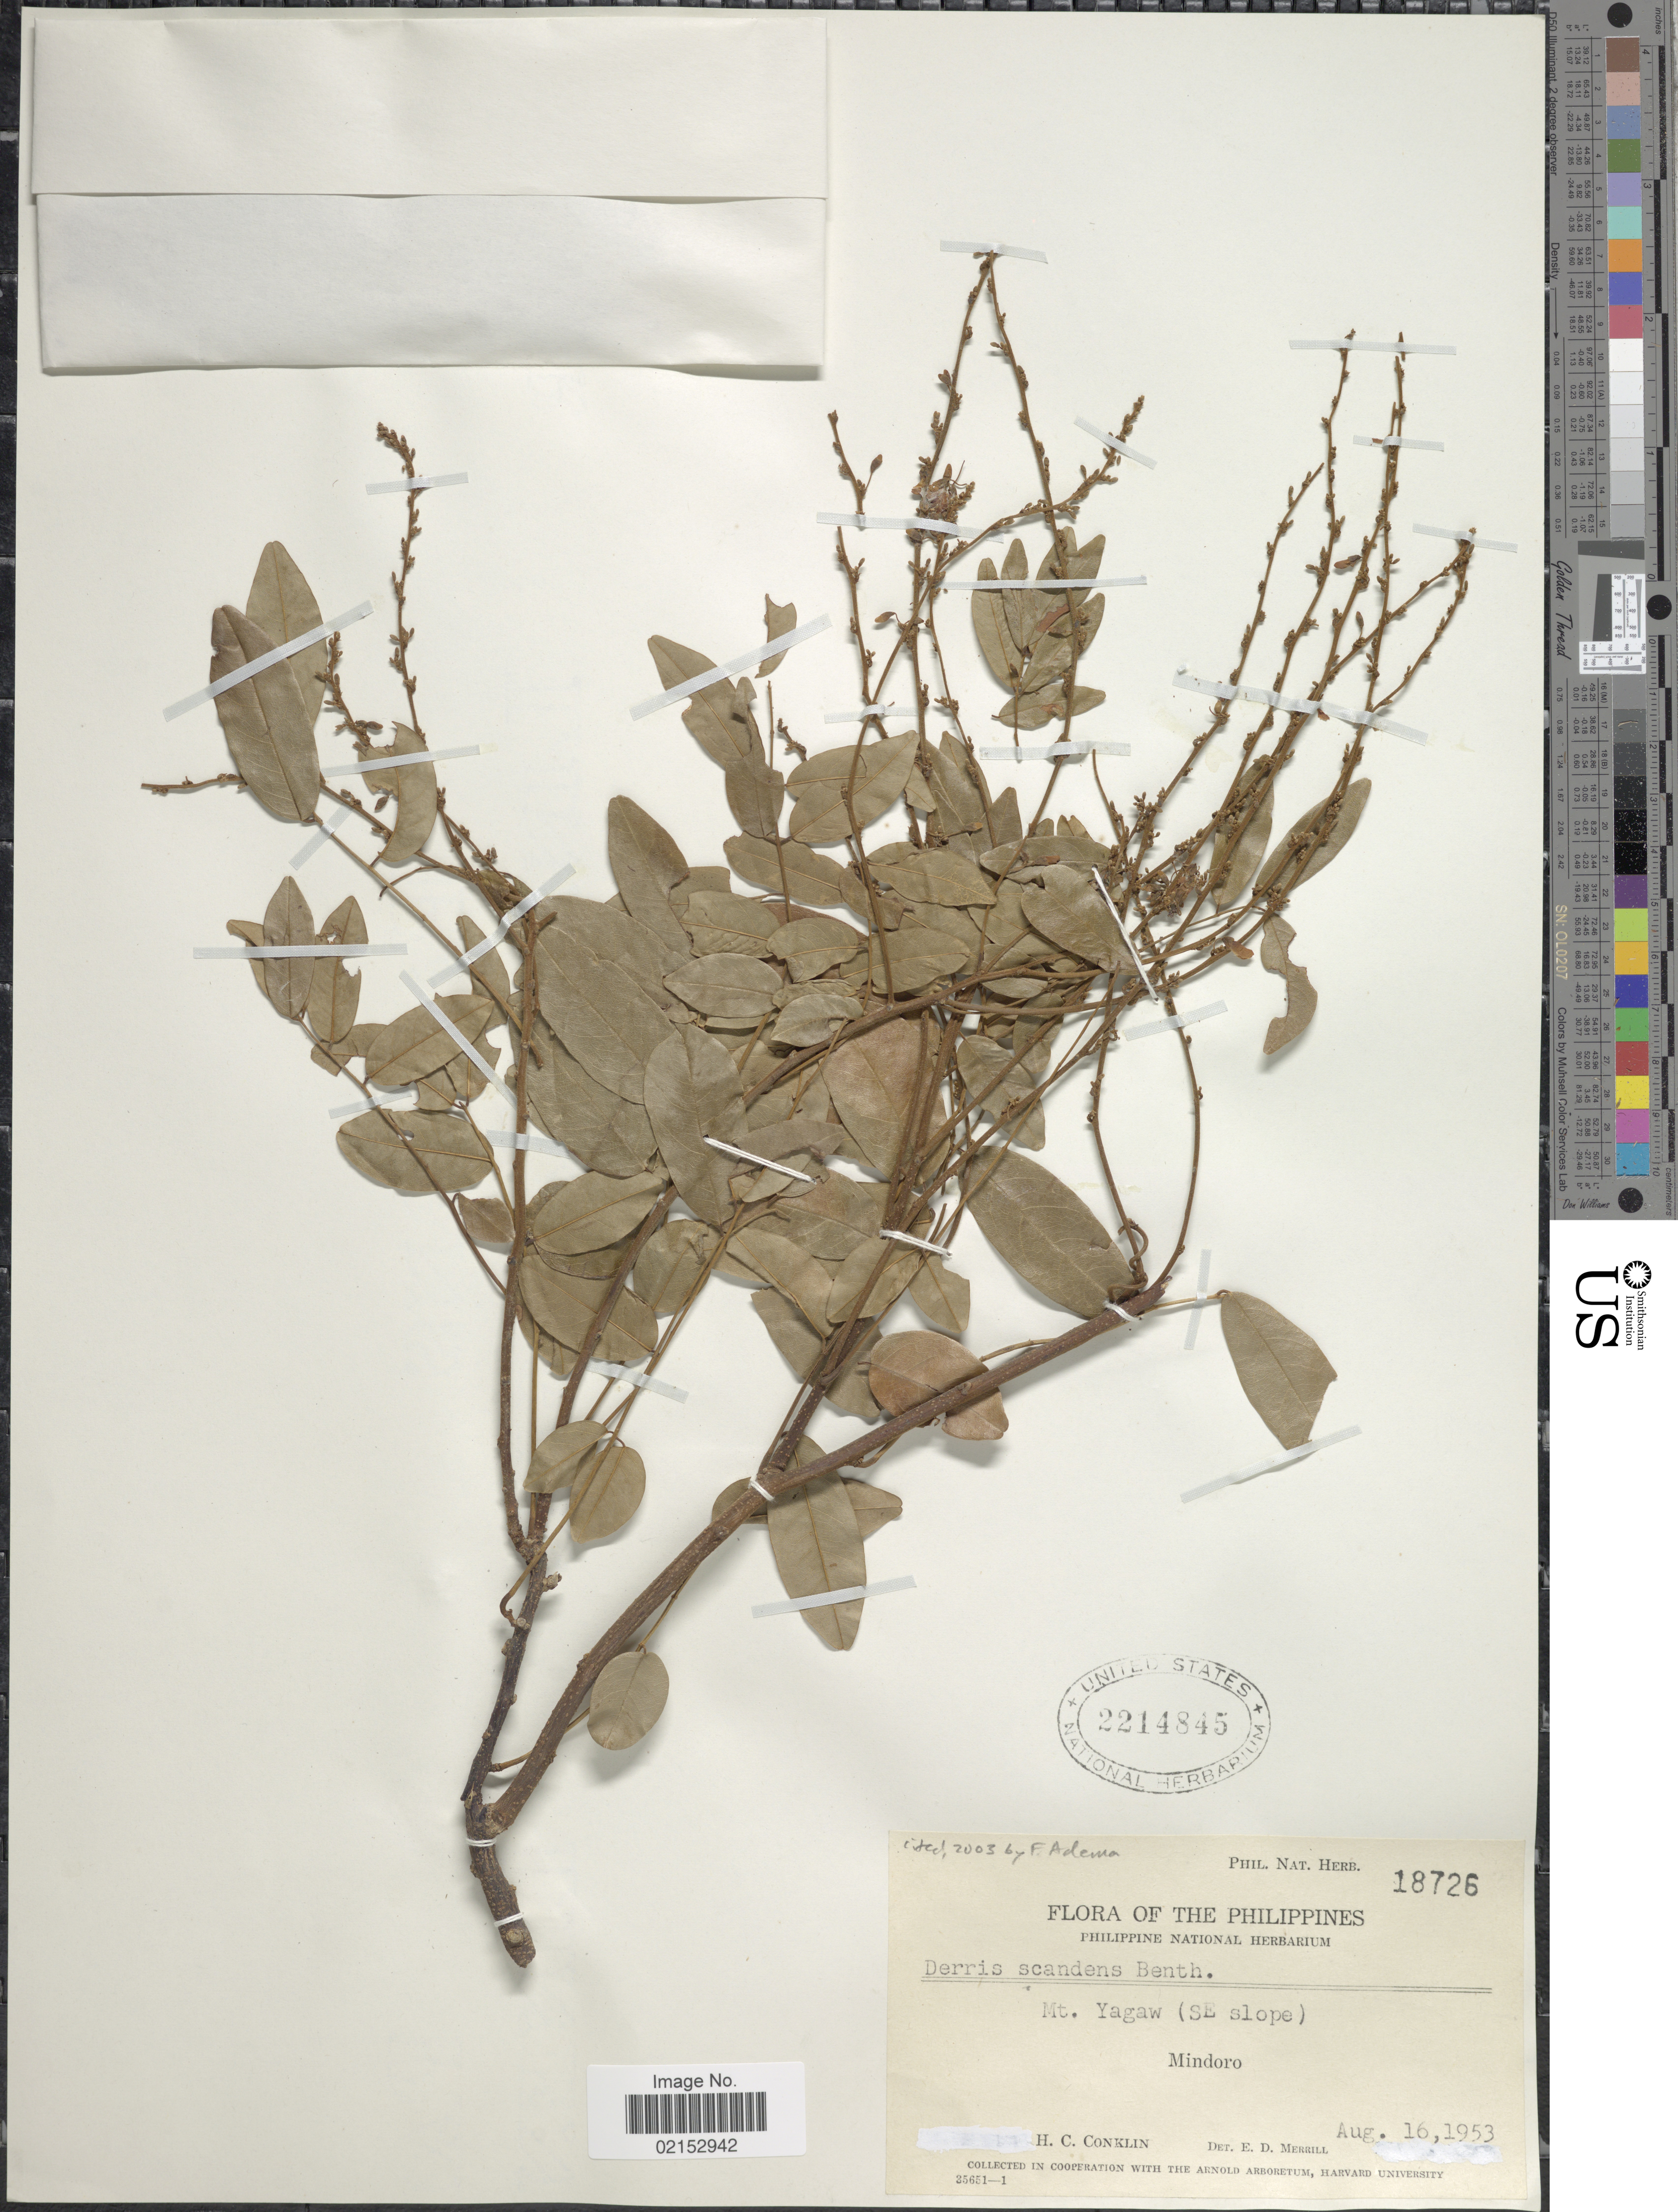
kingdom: Plantae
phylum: Tracheophyta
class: Magnoliopsida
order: Fabales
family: Fabaceae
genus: Brachypterum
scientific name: Brachypterum scandens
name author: (Roxb.) Miq.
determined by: Strong, Mark T., (BOT), Smithsonian Institution - National Museum of Natural History (UNITED STATES)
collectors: H. Conklin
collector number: Phil. Nat. Herb. 18726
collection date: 1953-08-16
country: Philippines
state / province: Mimaropa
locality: Mt Yagaw (SE slope)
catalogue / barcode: US 2214845